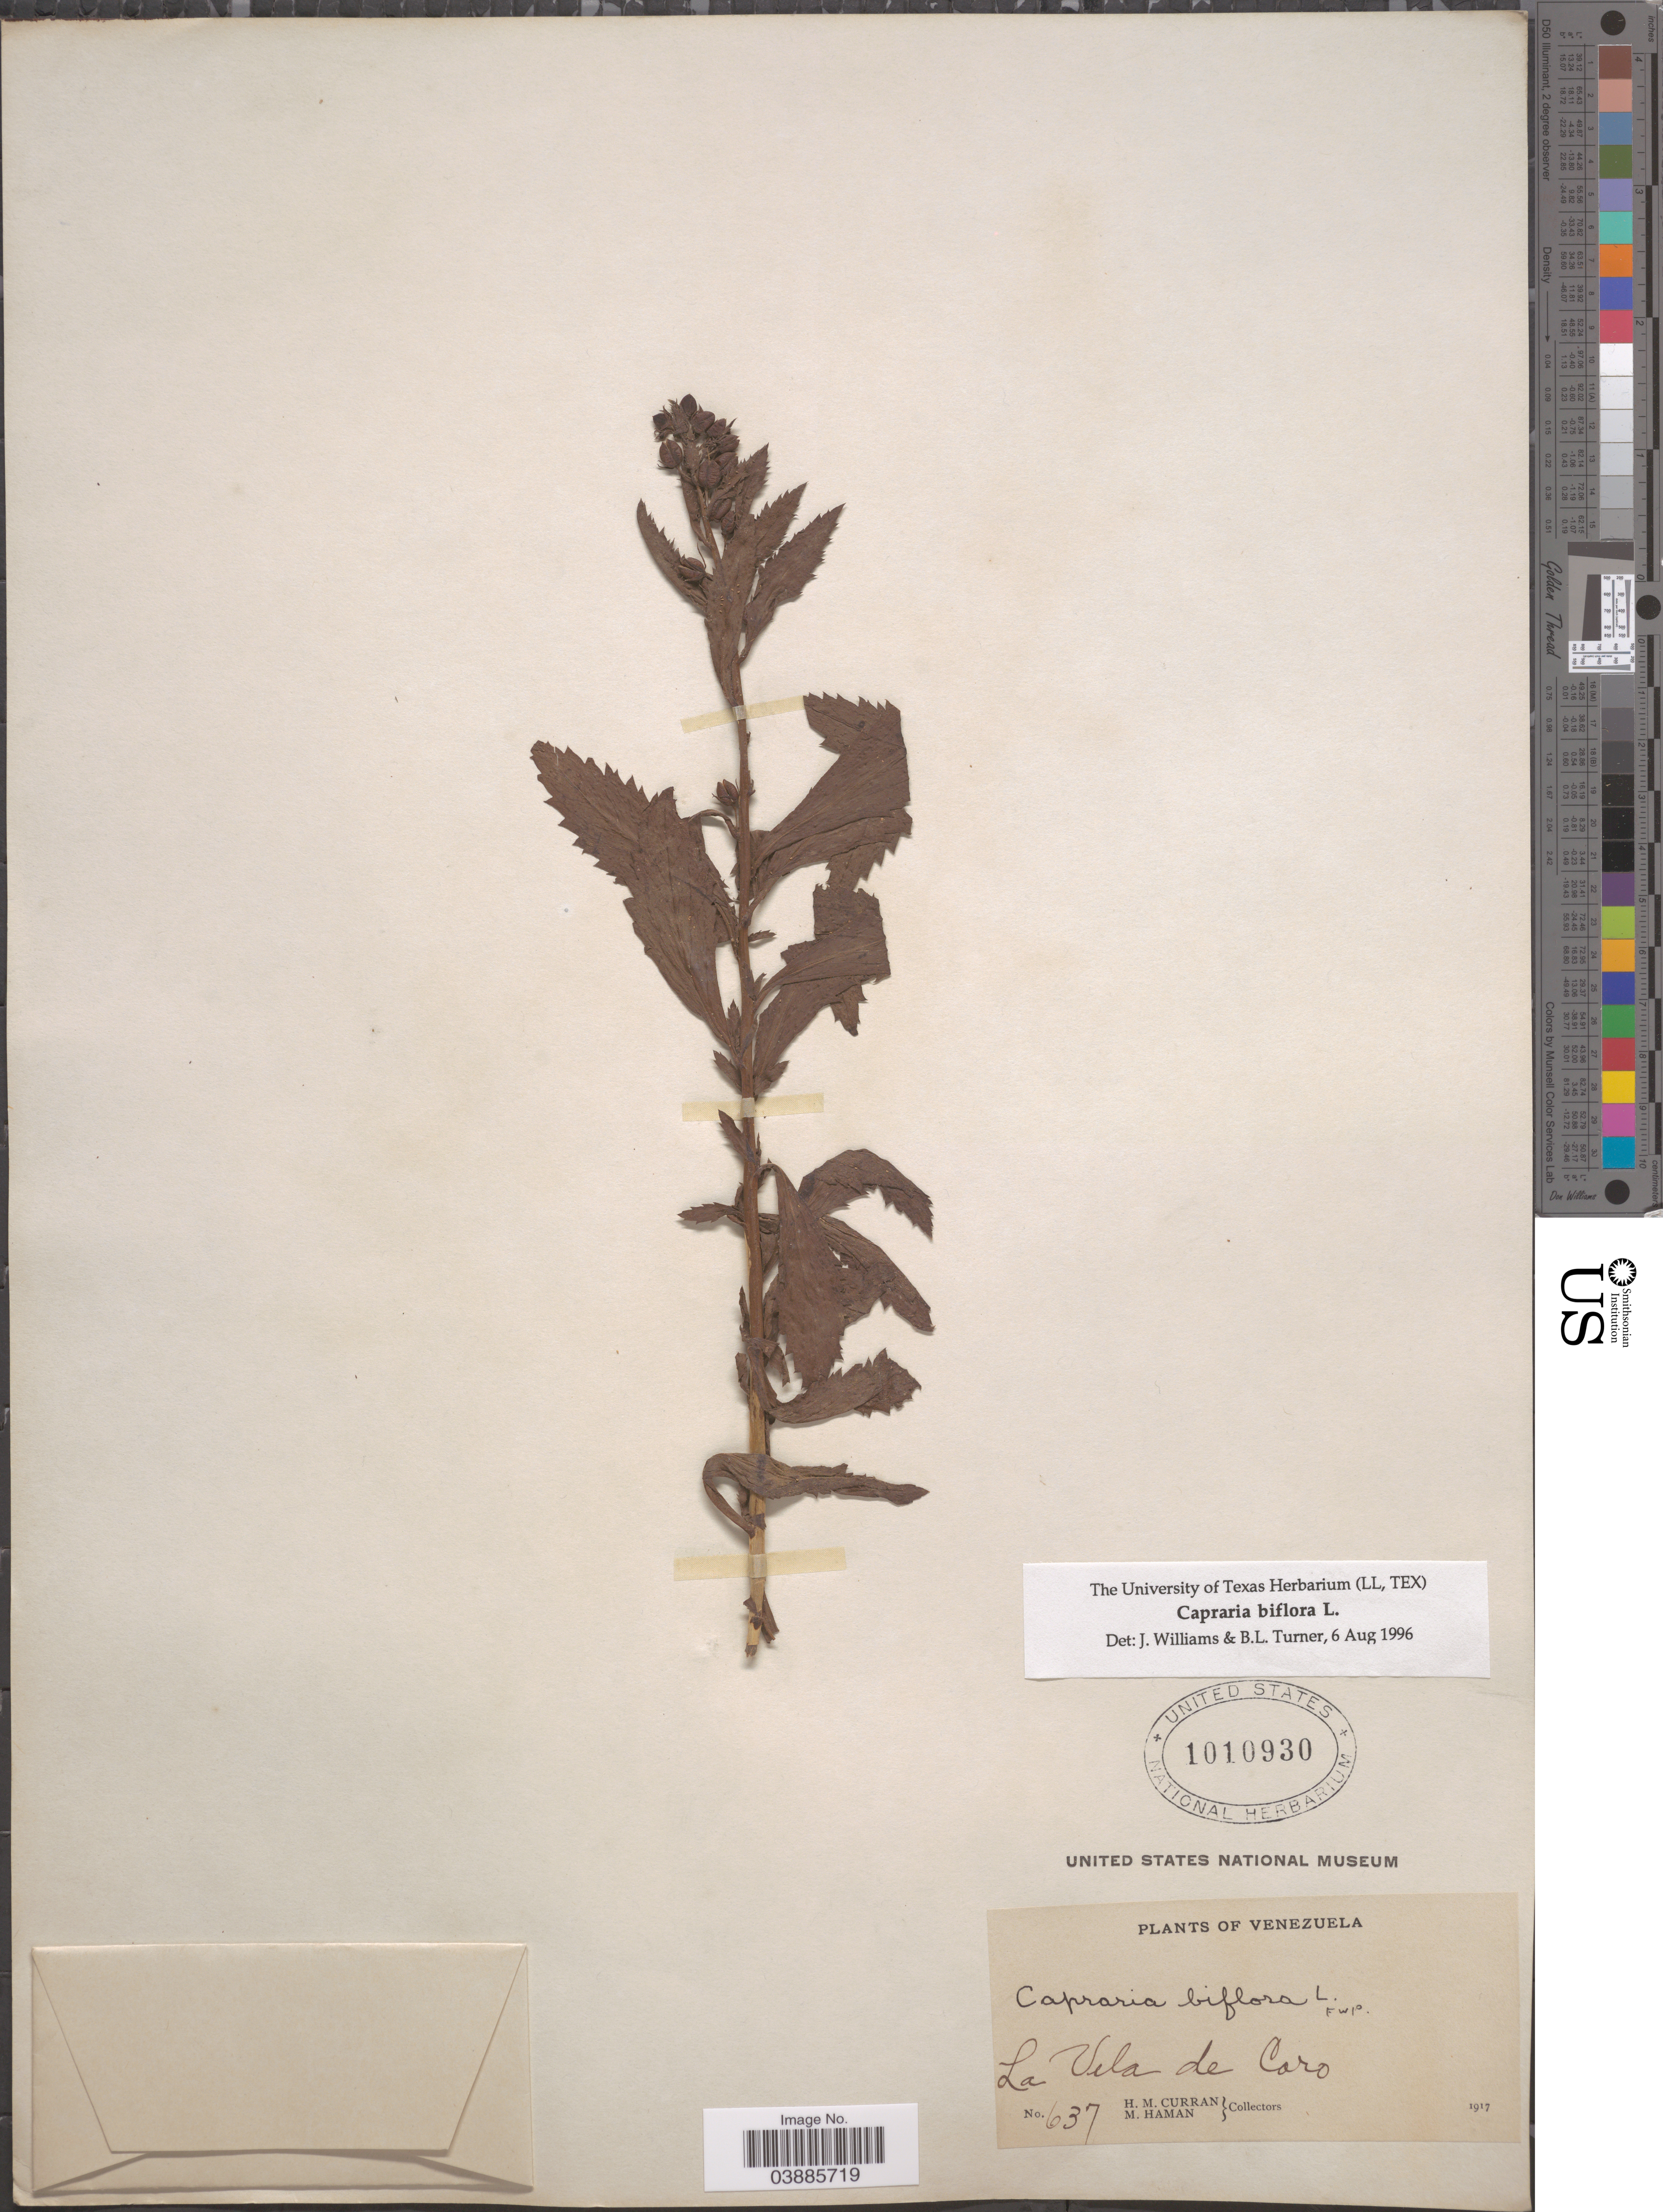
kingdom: Plantae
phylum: Tracheophyta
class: Magnoliopsida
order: Lamiales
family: Scrophulariaceae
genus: Capraria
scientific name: Capraria biflora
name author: L.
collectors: H. M. Curran & M. Haman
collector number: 637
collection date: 1917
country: Venezuela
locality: La Vela de Coro.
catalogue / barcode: US 1010930